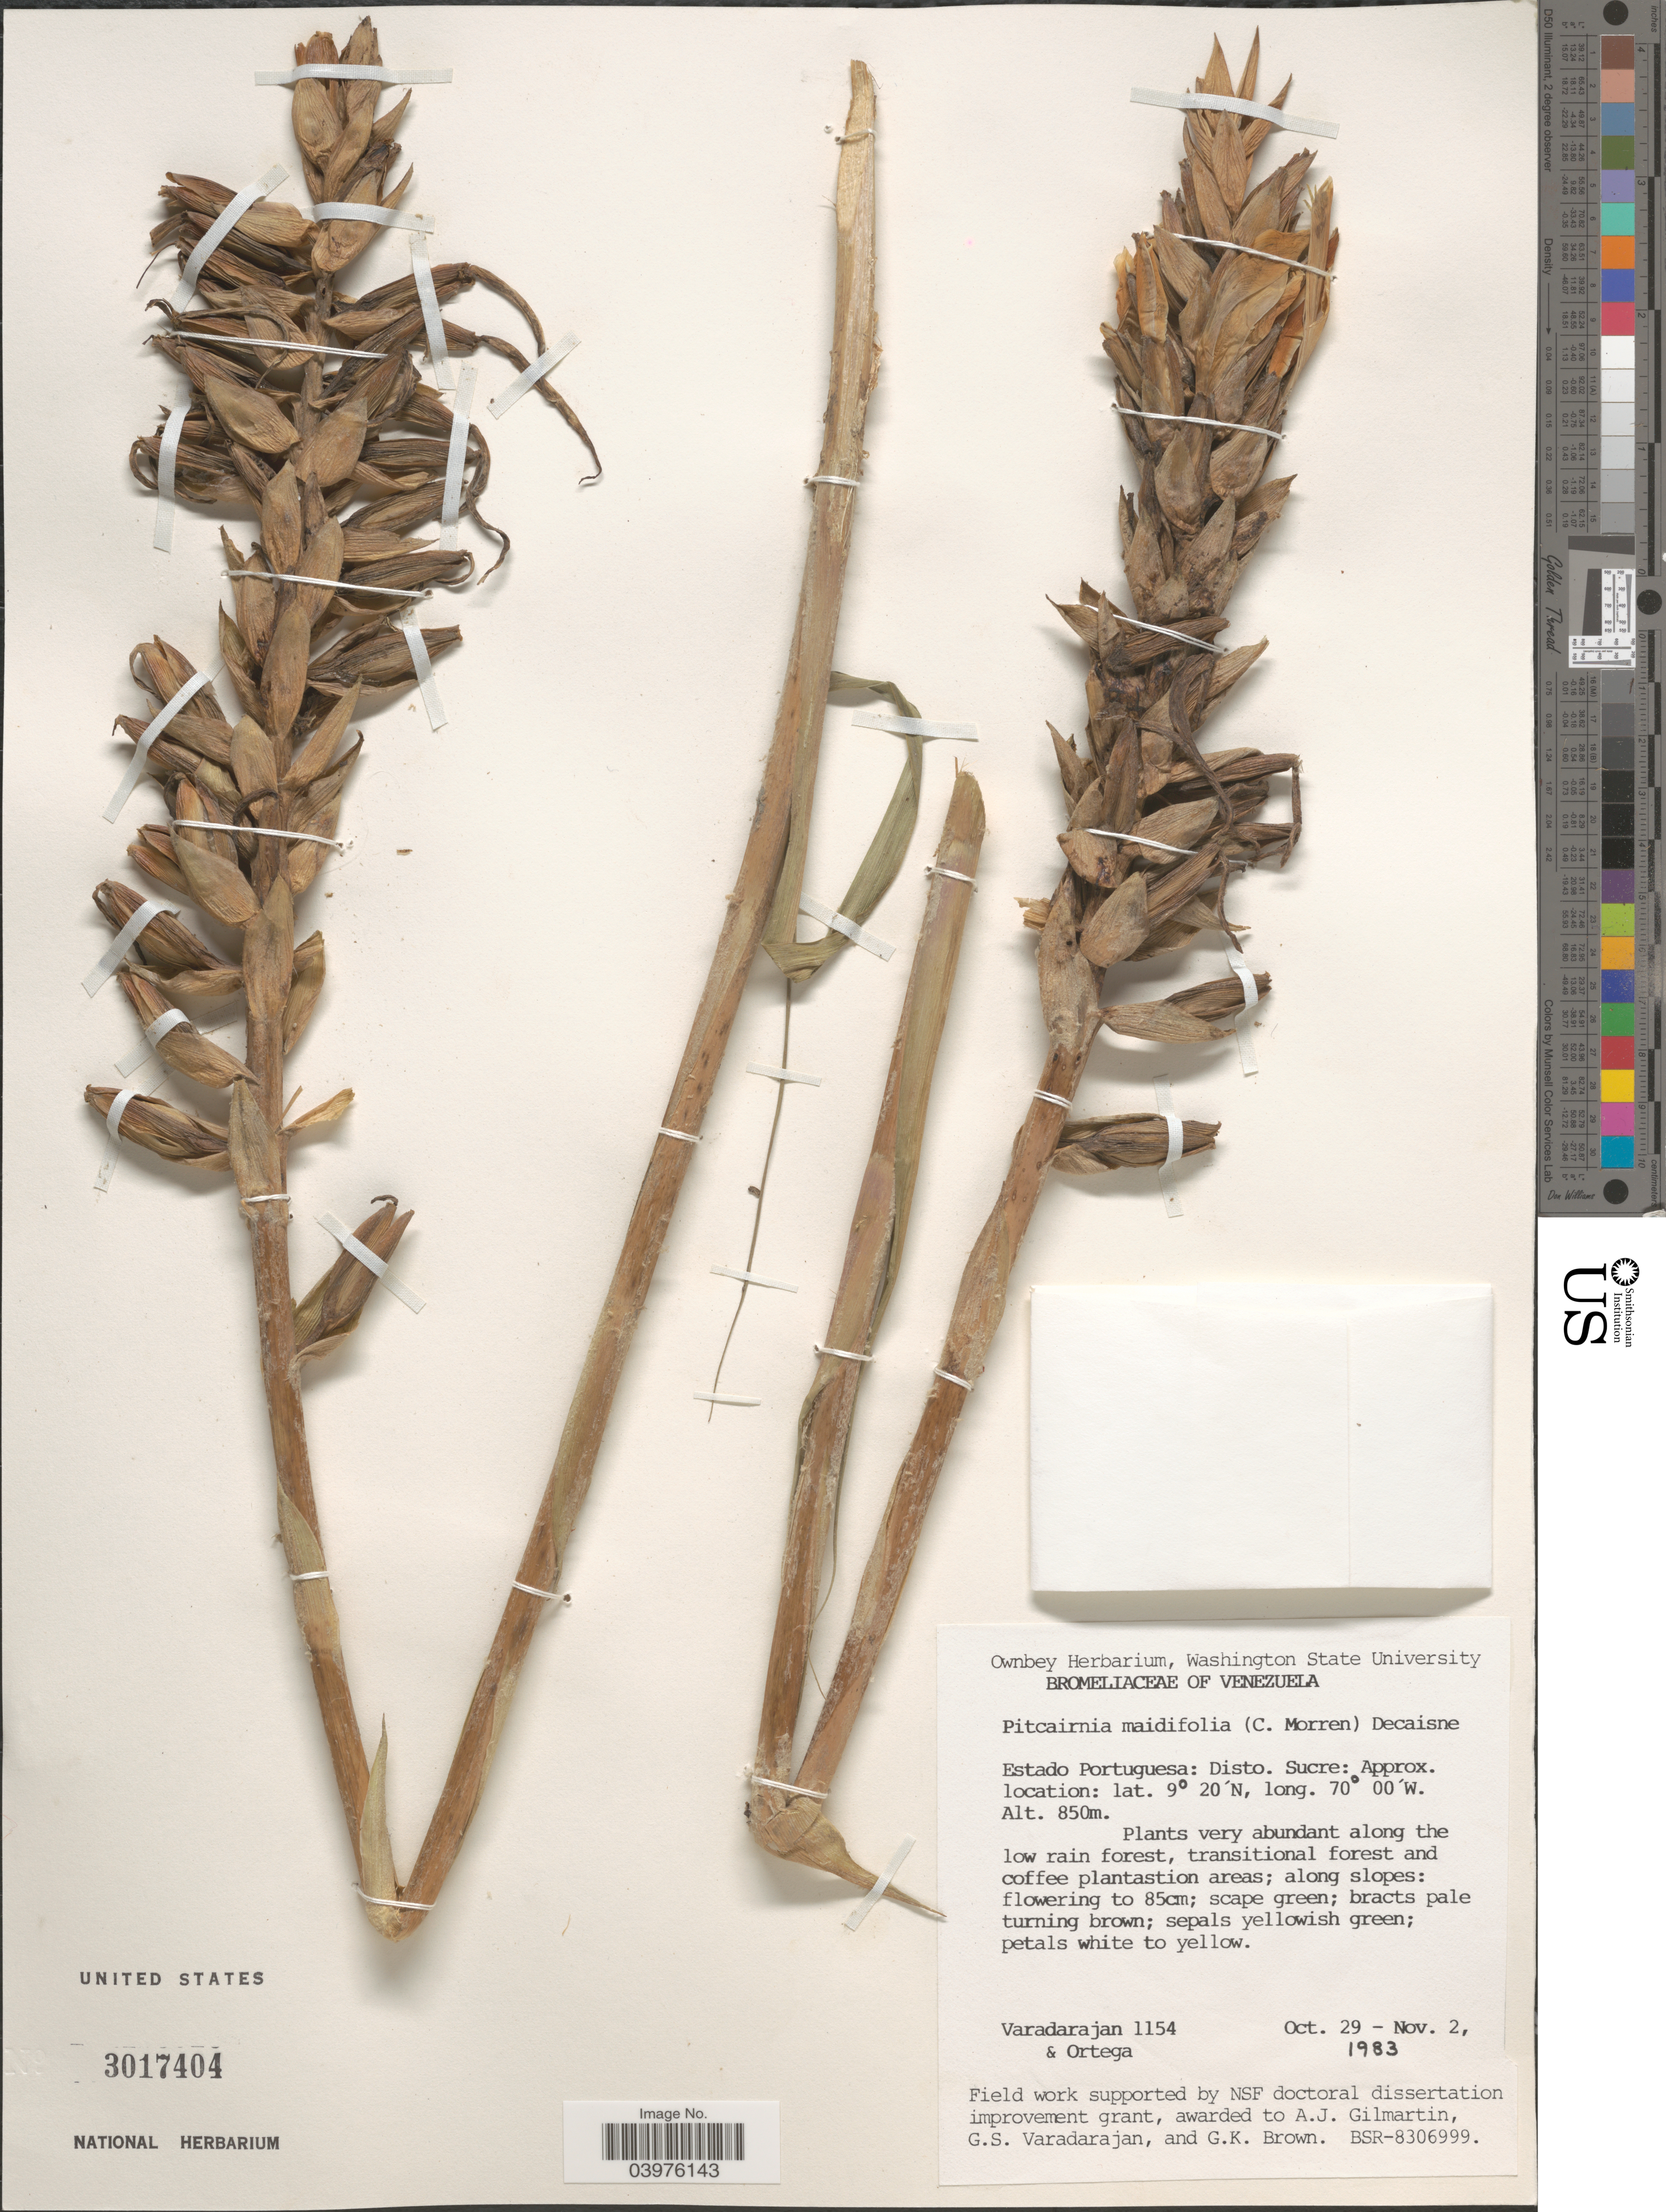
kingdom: Plantae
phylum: Tracheophyta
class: Liliopsida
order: Poales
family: Bromeliaceae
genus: Pitcairnia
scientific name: Pitcairnia maidifolia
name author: (C. Morren) Decne. ex Planch.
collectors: G. S. Varadarajan & Ortega, --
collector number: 1154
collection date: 1983-10-29/1983-11-02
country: Venezuela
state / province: Portuguesa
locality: Disto. Sucre. Very abundant along the low rain forest, transitional forest and coffee plantastion areas.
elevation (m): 850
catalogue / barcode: US 3017404